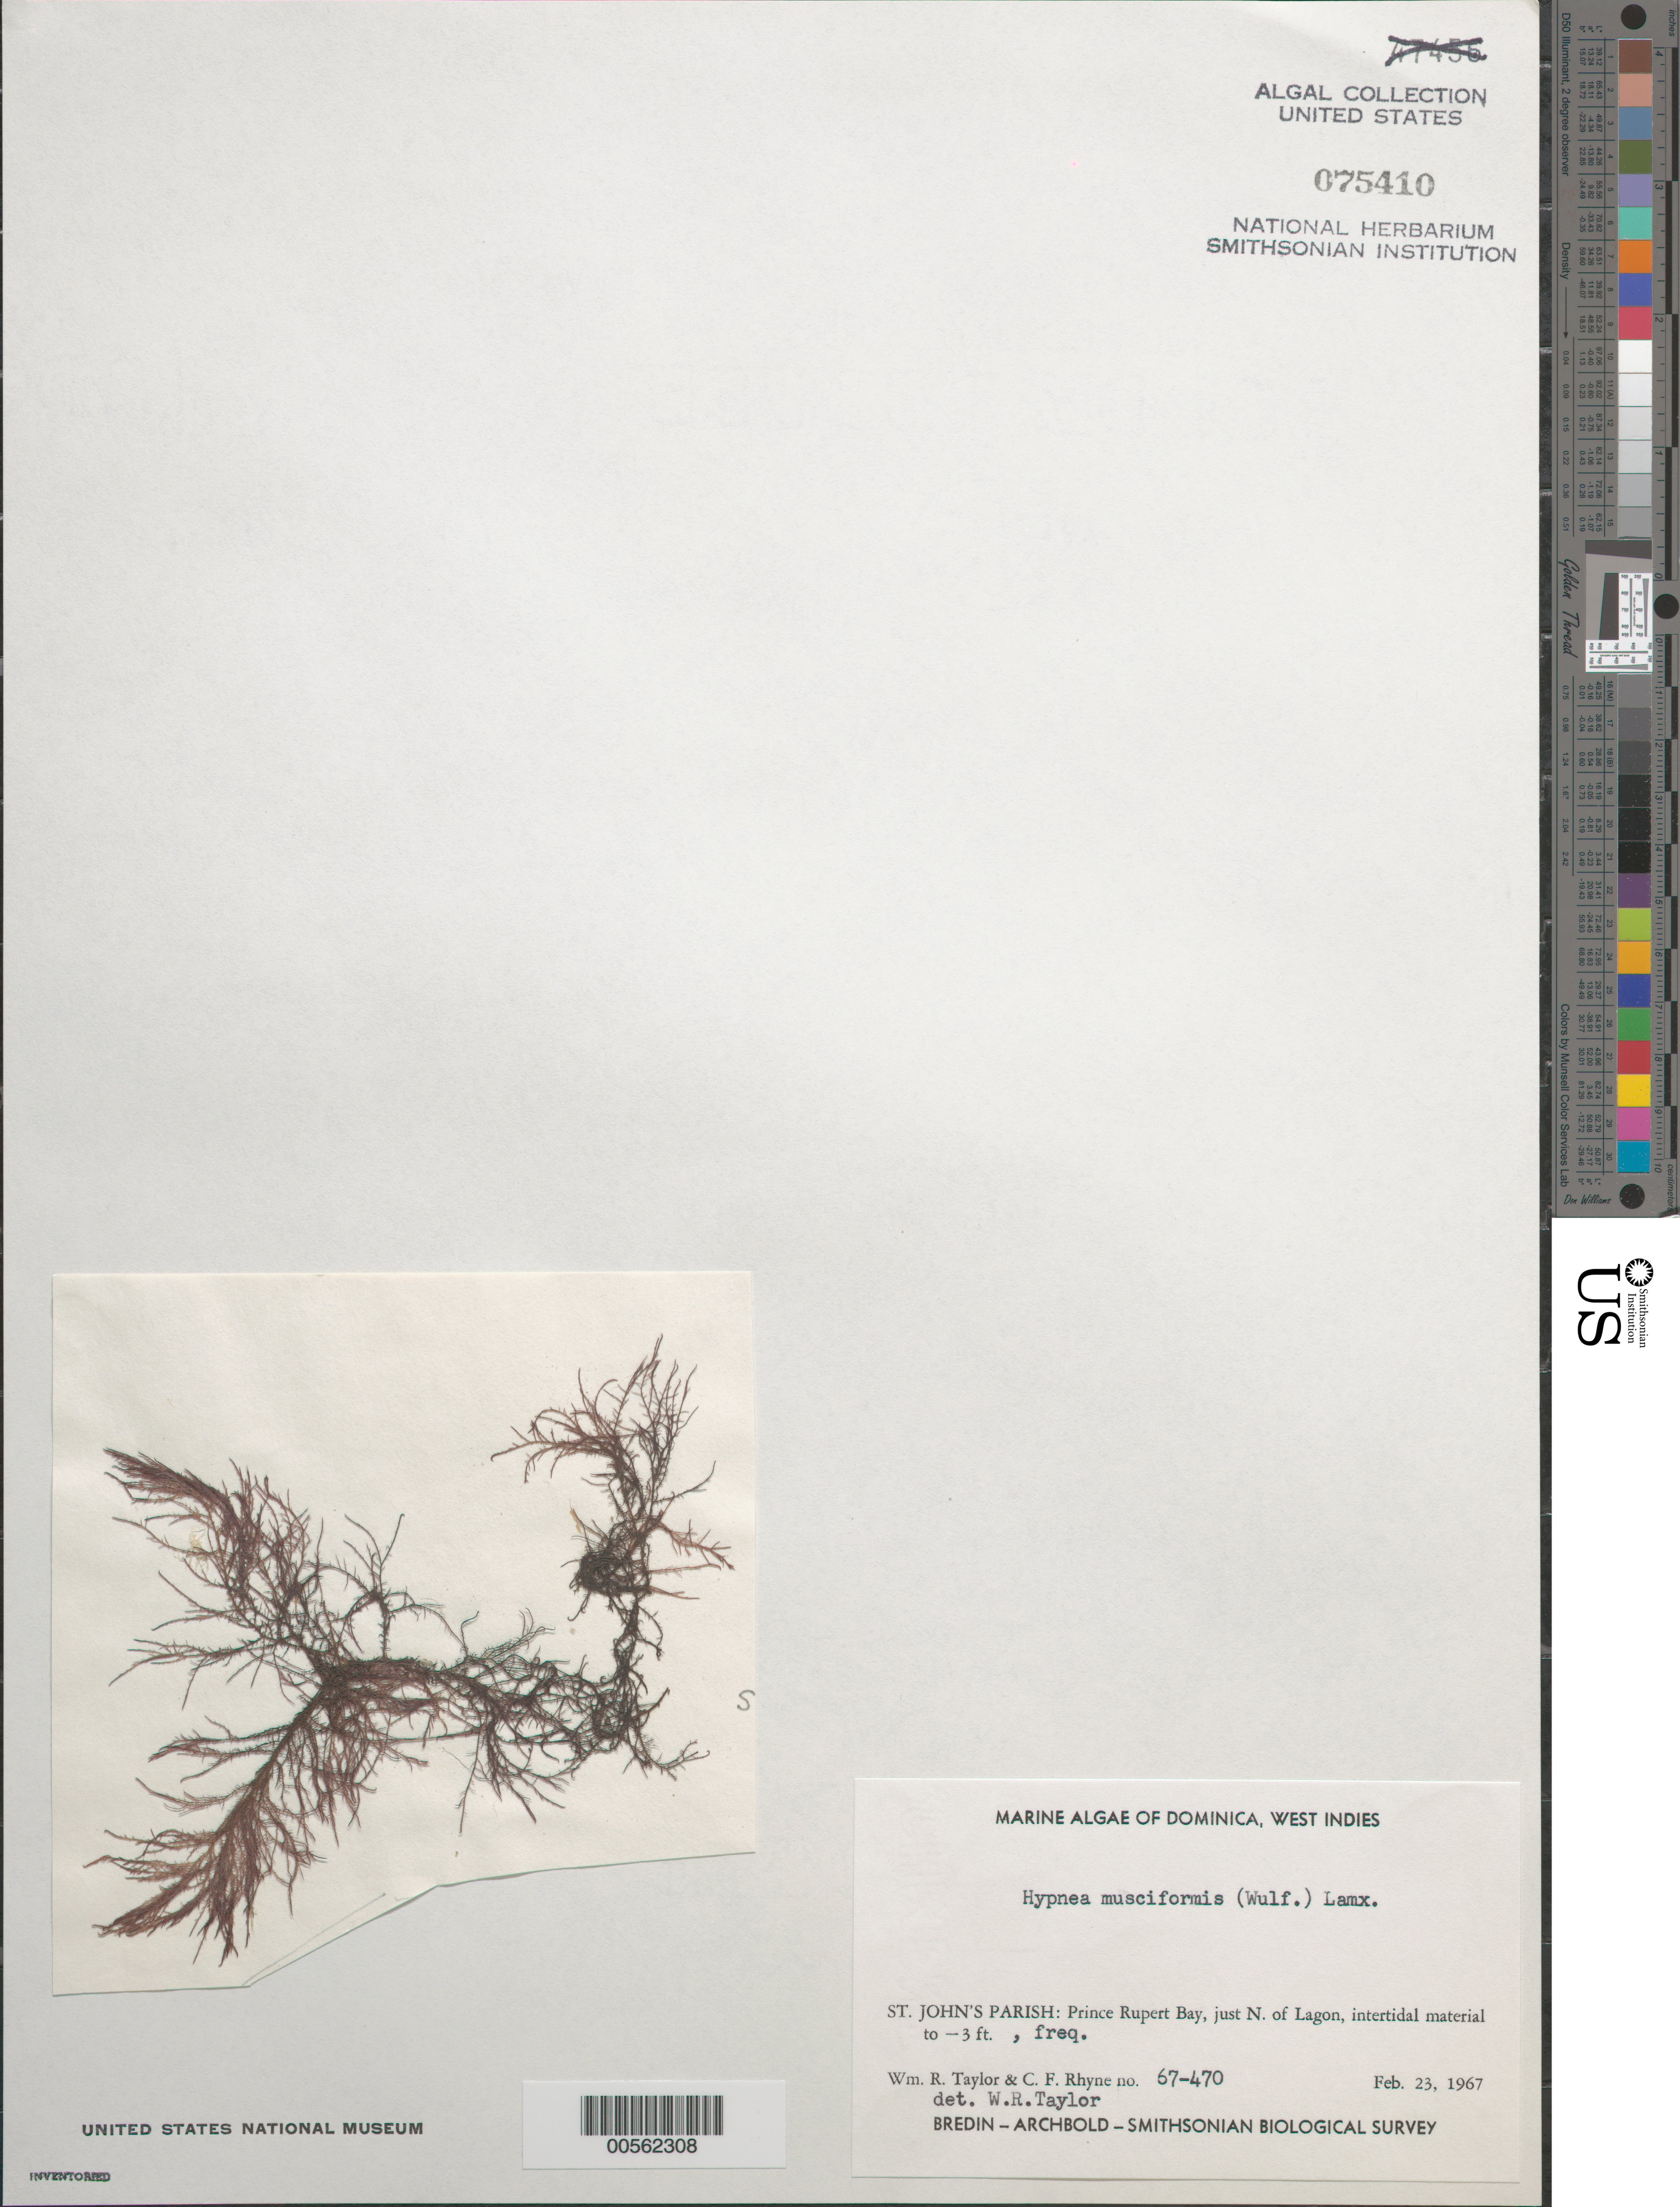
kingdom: Plantae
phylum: Rhodophyta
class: Florideophyceae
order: Gigartinales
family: Cystocloniaceae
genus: Hypnea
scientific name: Hypnea musciformis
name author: (Wulfen) J.V.Lamouroux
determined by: Taylor, William R.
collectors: W. R. Taylor & C. Rhyne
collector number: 67-470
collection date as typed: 23 Feb 1967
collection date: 1967-02-23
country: Dominica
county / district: St. John's Parish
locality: Prince Rupert Bay, just north of Lagon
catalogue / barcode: US 75410